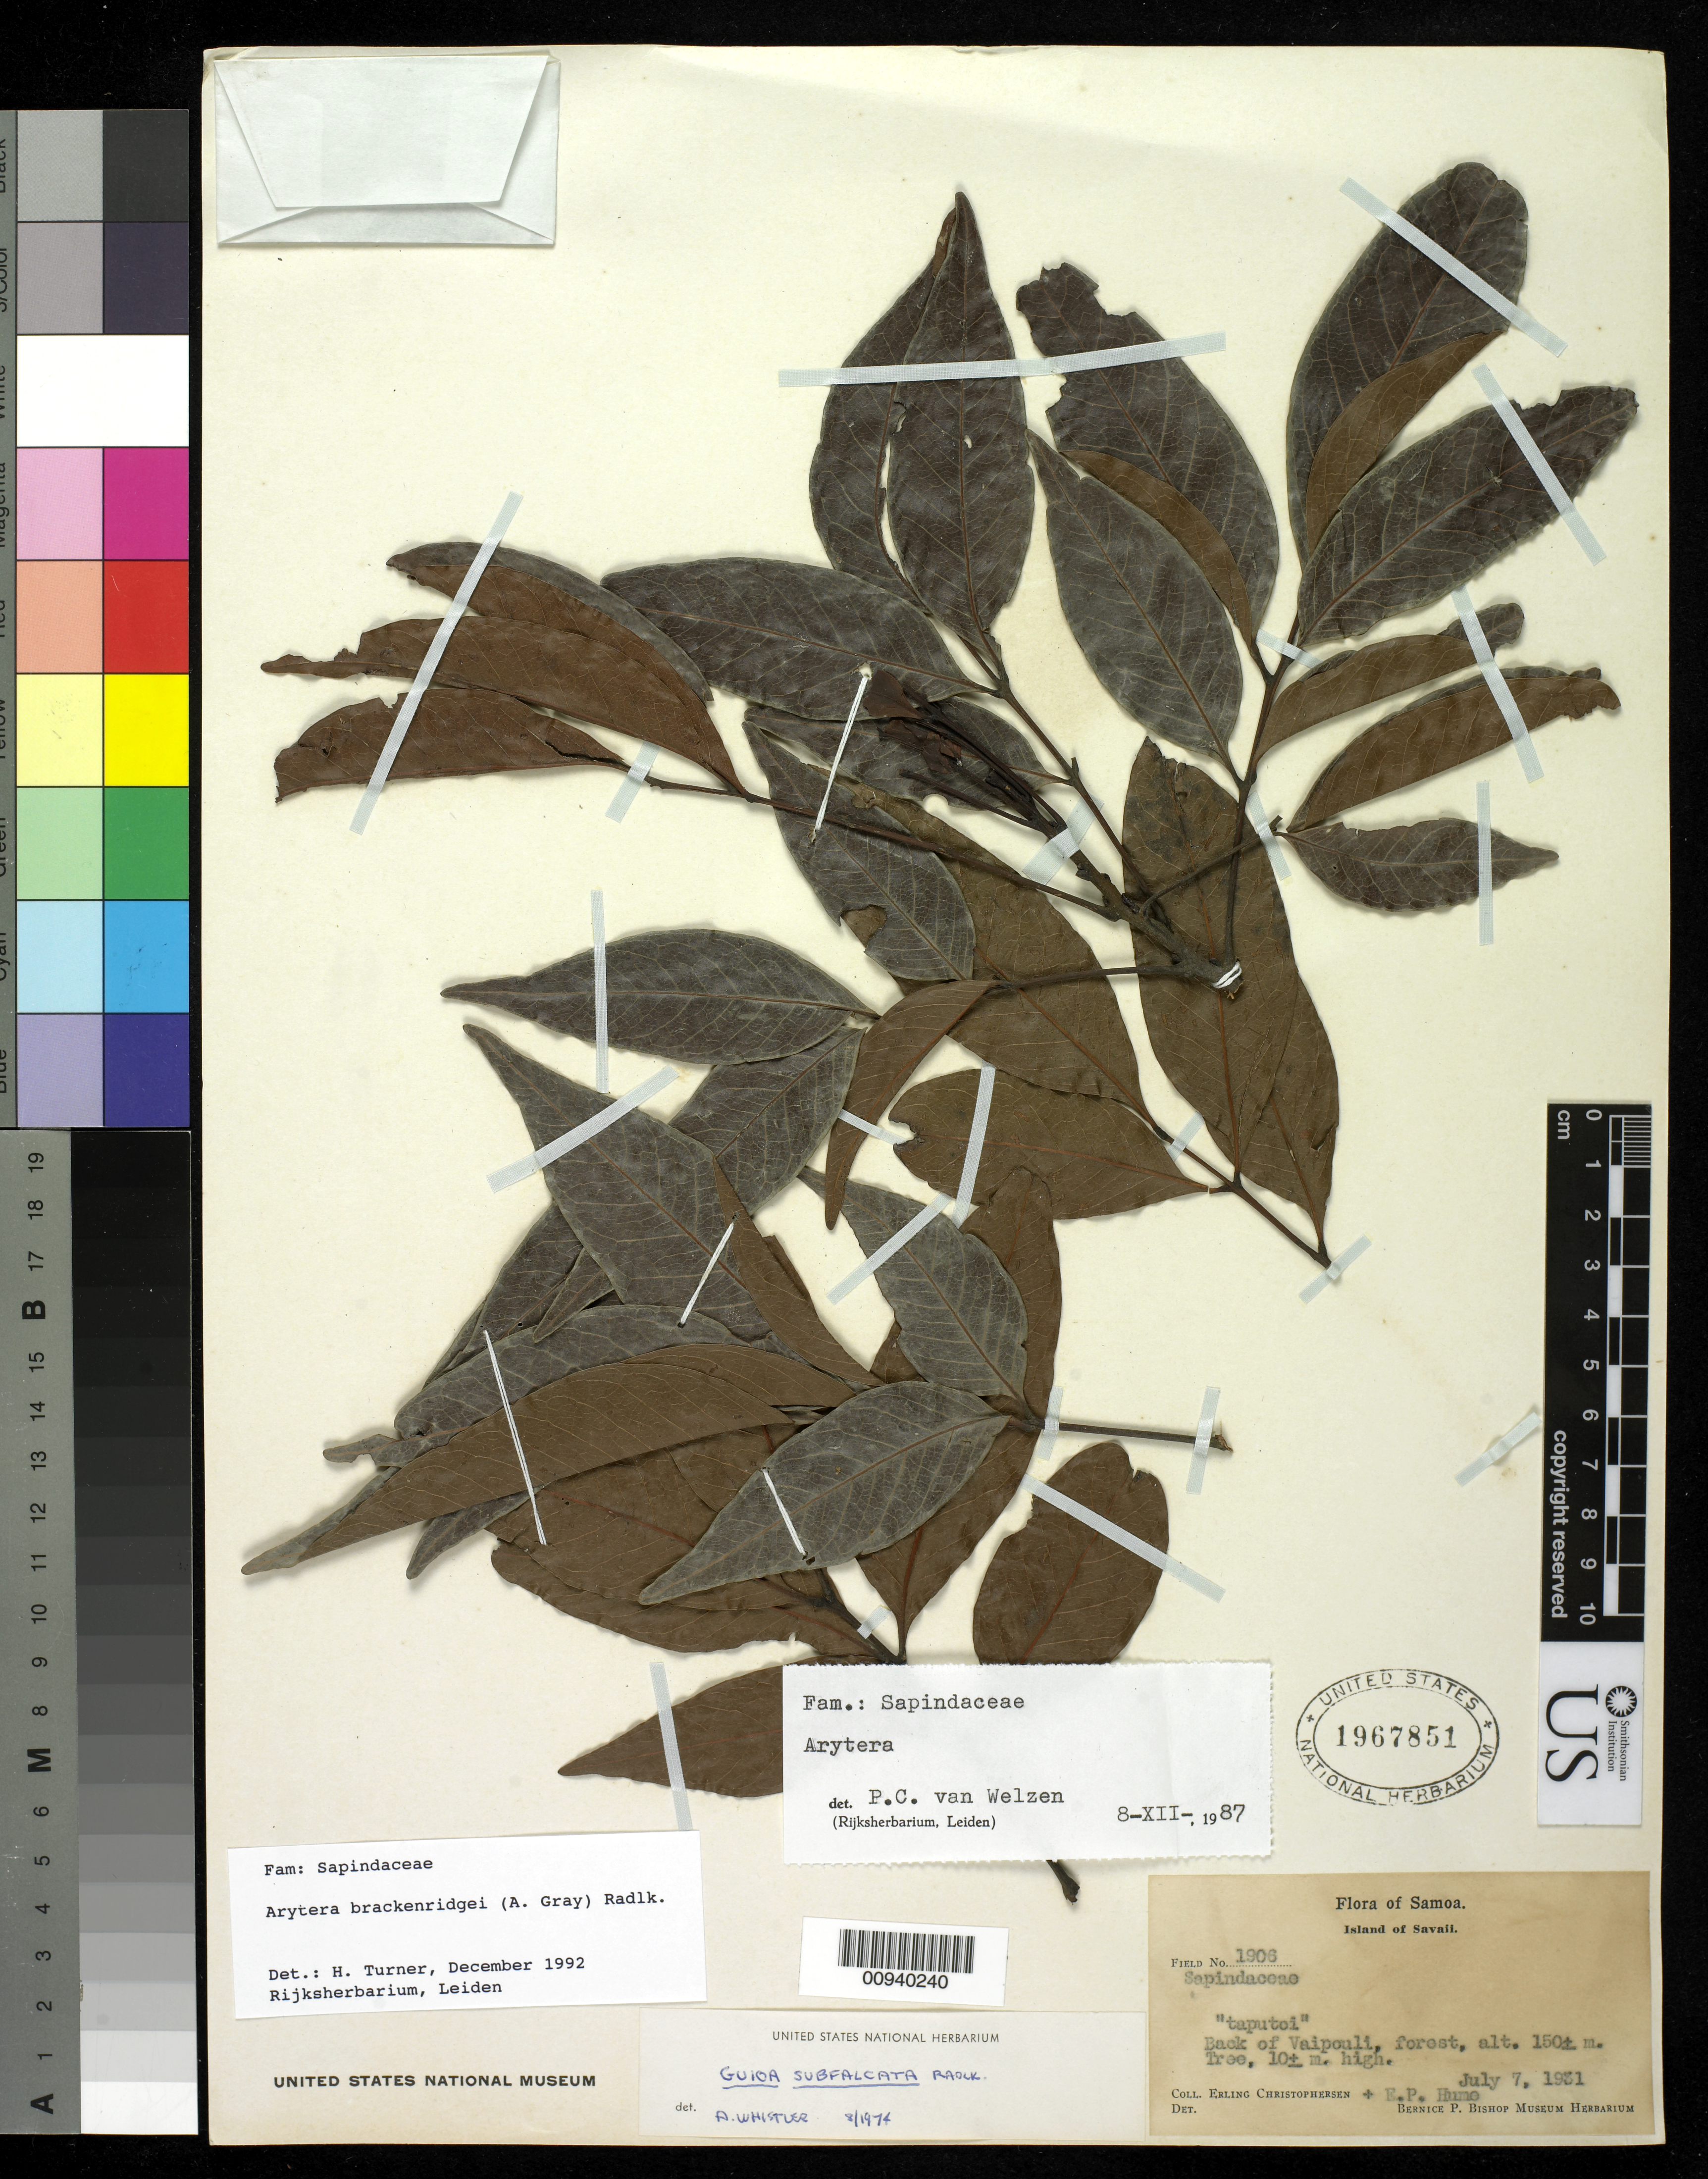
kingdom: Plantae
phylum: Tracheophyta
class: Magnoliopsida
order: Sapindales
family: Sapindaceae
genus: Lepidocupania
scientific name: Lepidocupania brackenridgei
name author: (A. Gray) Buerki et al.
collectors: E. Christophersen & E. Christophersen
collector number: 1906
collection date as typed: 07 Jul 1981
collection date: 1981-07-07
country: Samoa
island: Savai'i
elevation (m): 150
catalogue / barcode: US 1967851